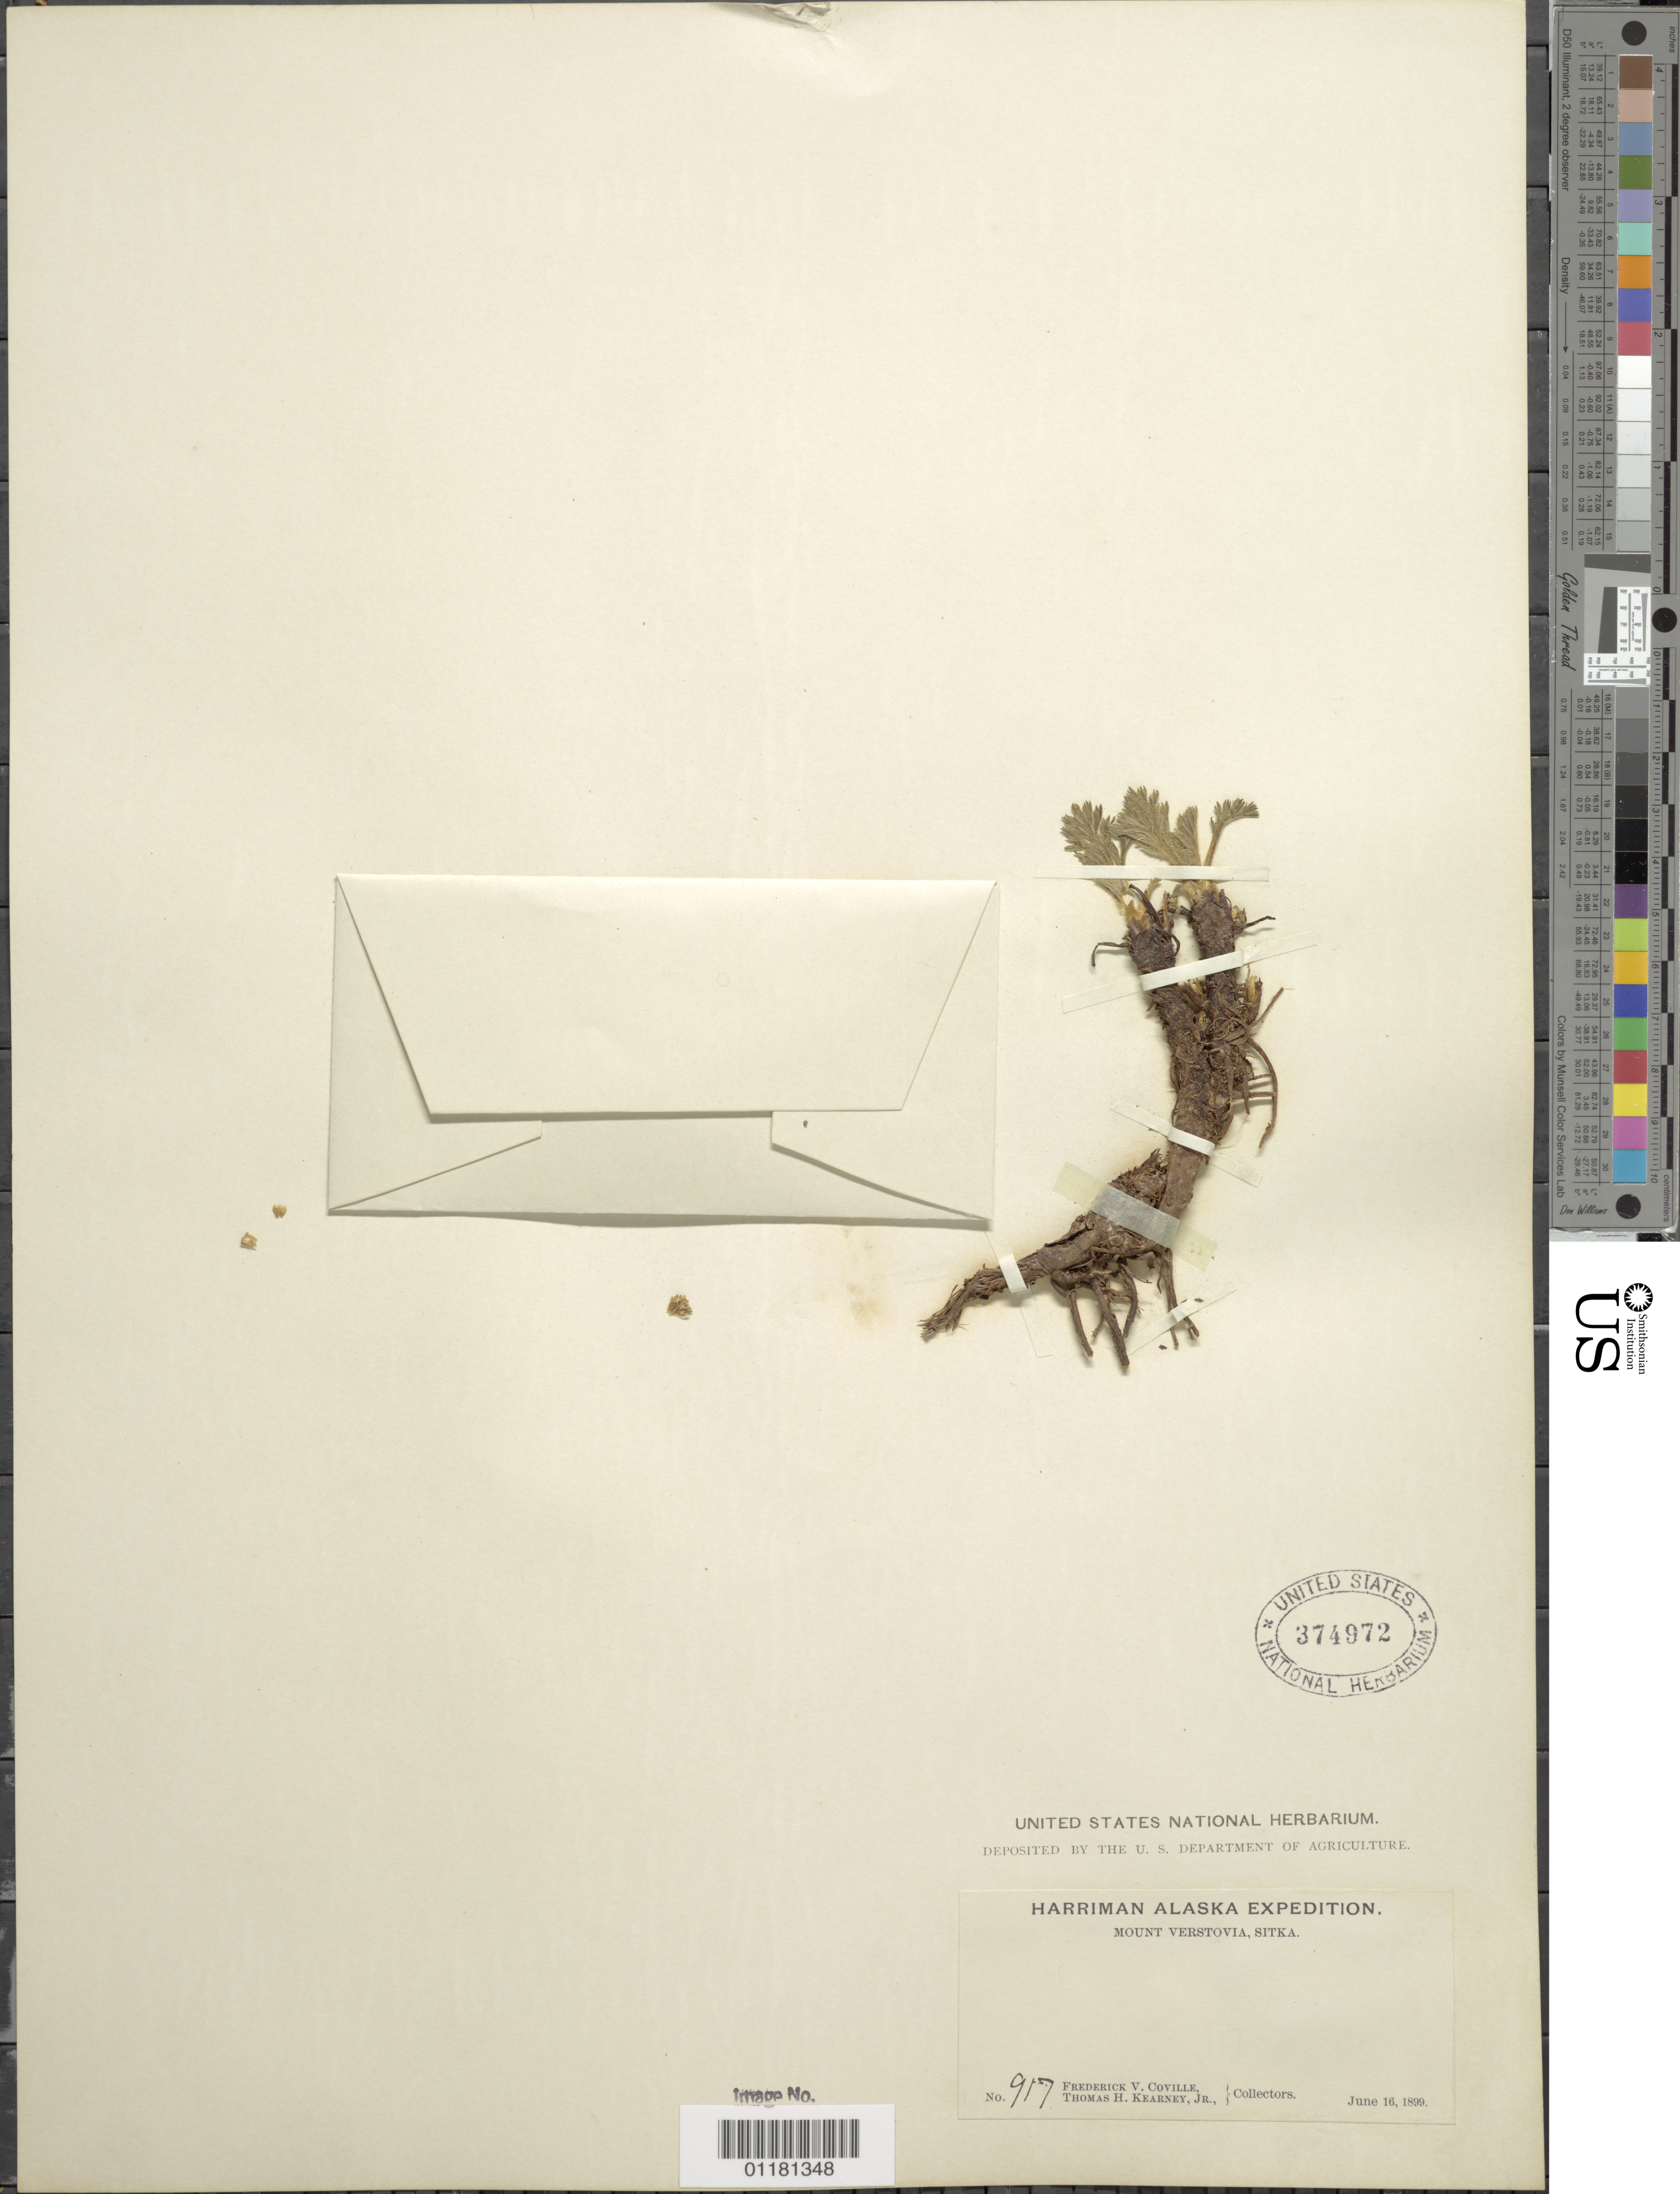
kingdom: Plantae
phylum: Tracheophyta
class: Magnoliopsida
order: Asterales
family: Asteraceae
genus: Artemisia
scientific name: Artemisia arctica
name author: Less.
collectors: F. V. Coville & T. H. Kearney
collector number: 917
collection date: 1899-06-16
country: United States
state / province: Alaska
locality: Mount [Verstovia], Sitka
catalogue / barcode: US 374972